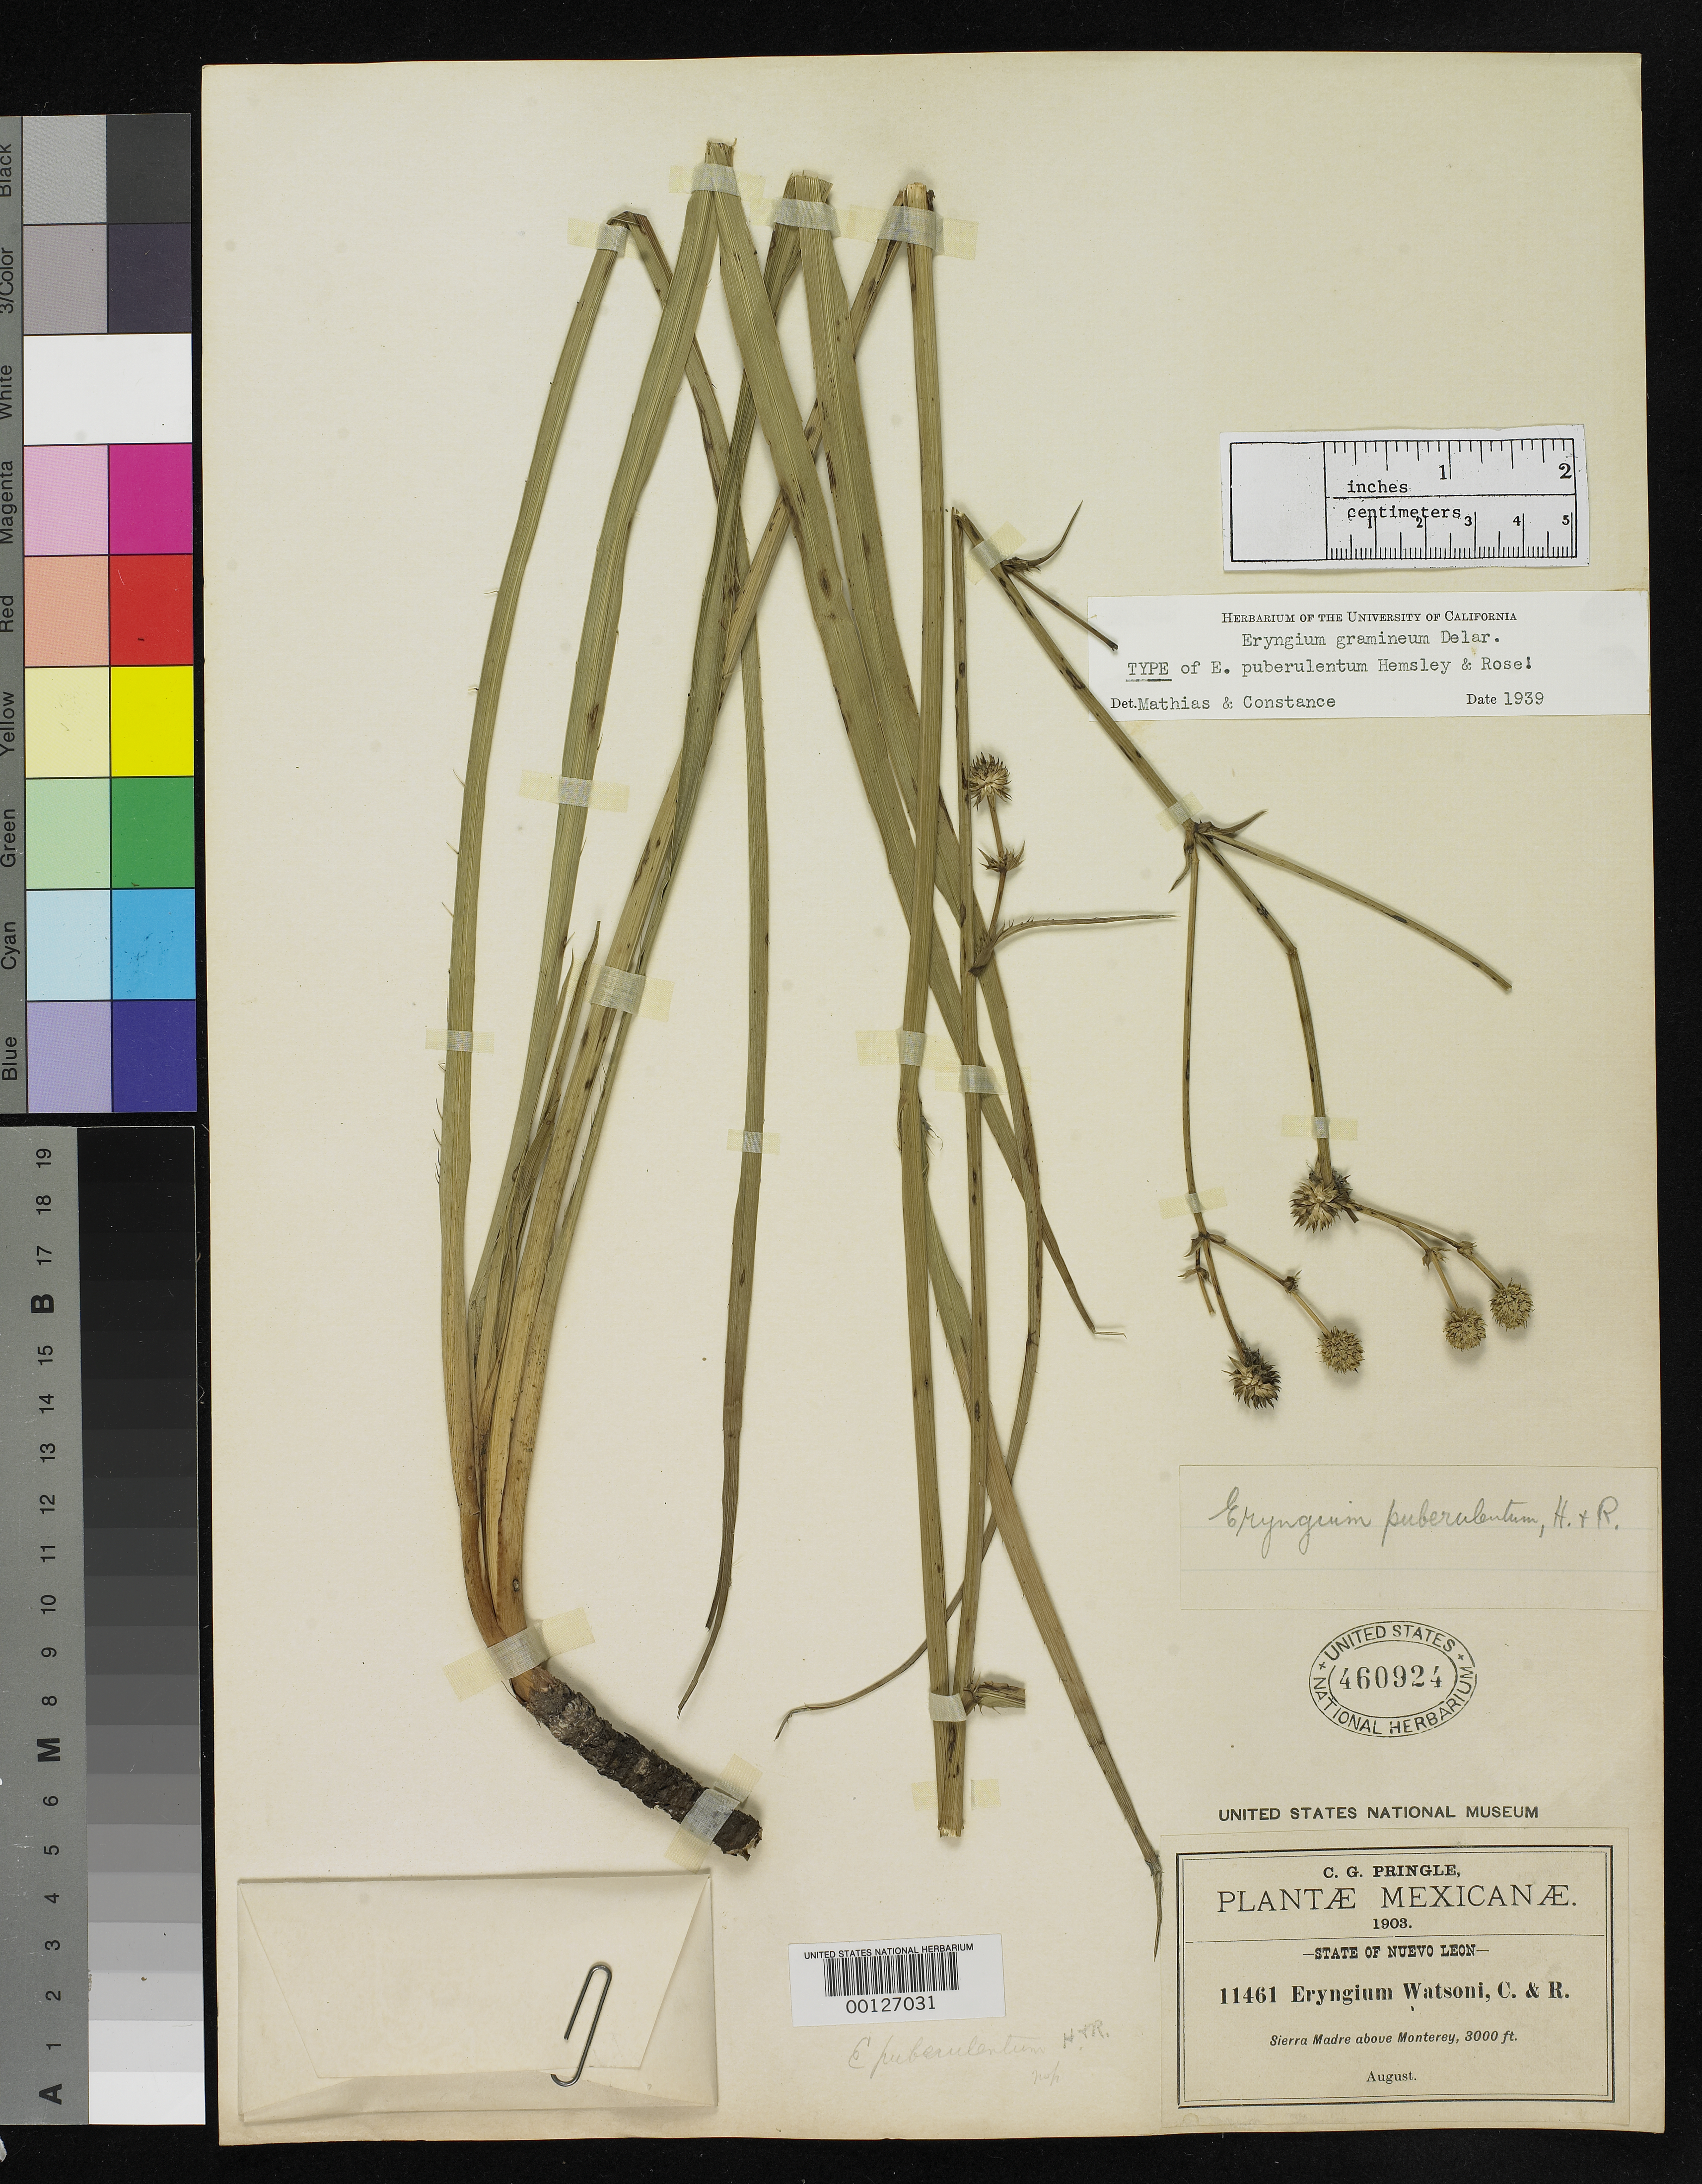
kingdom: Plantae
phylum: Tracheophyta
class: Magnoliopsida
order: Apiales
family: Apiaceae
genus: Eryngium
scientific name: Eryngium puberulentum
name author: Hemsl. & Rose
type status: Holotype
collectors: C. G. Pringle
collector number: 11461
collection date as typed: Aug 1903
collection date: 1903-08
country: Mexico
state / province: Nuevo León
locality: Sierra Madre above Monterey.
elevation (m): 914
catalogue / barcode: US 460924